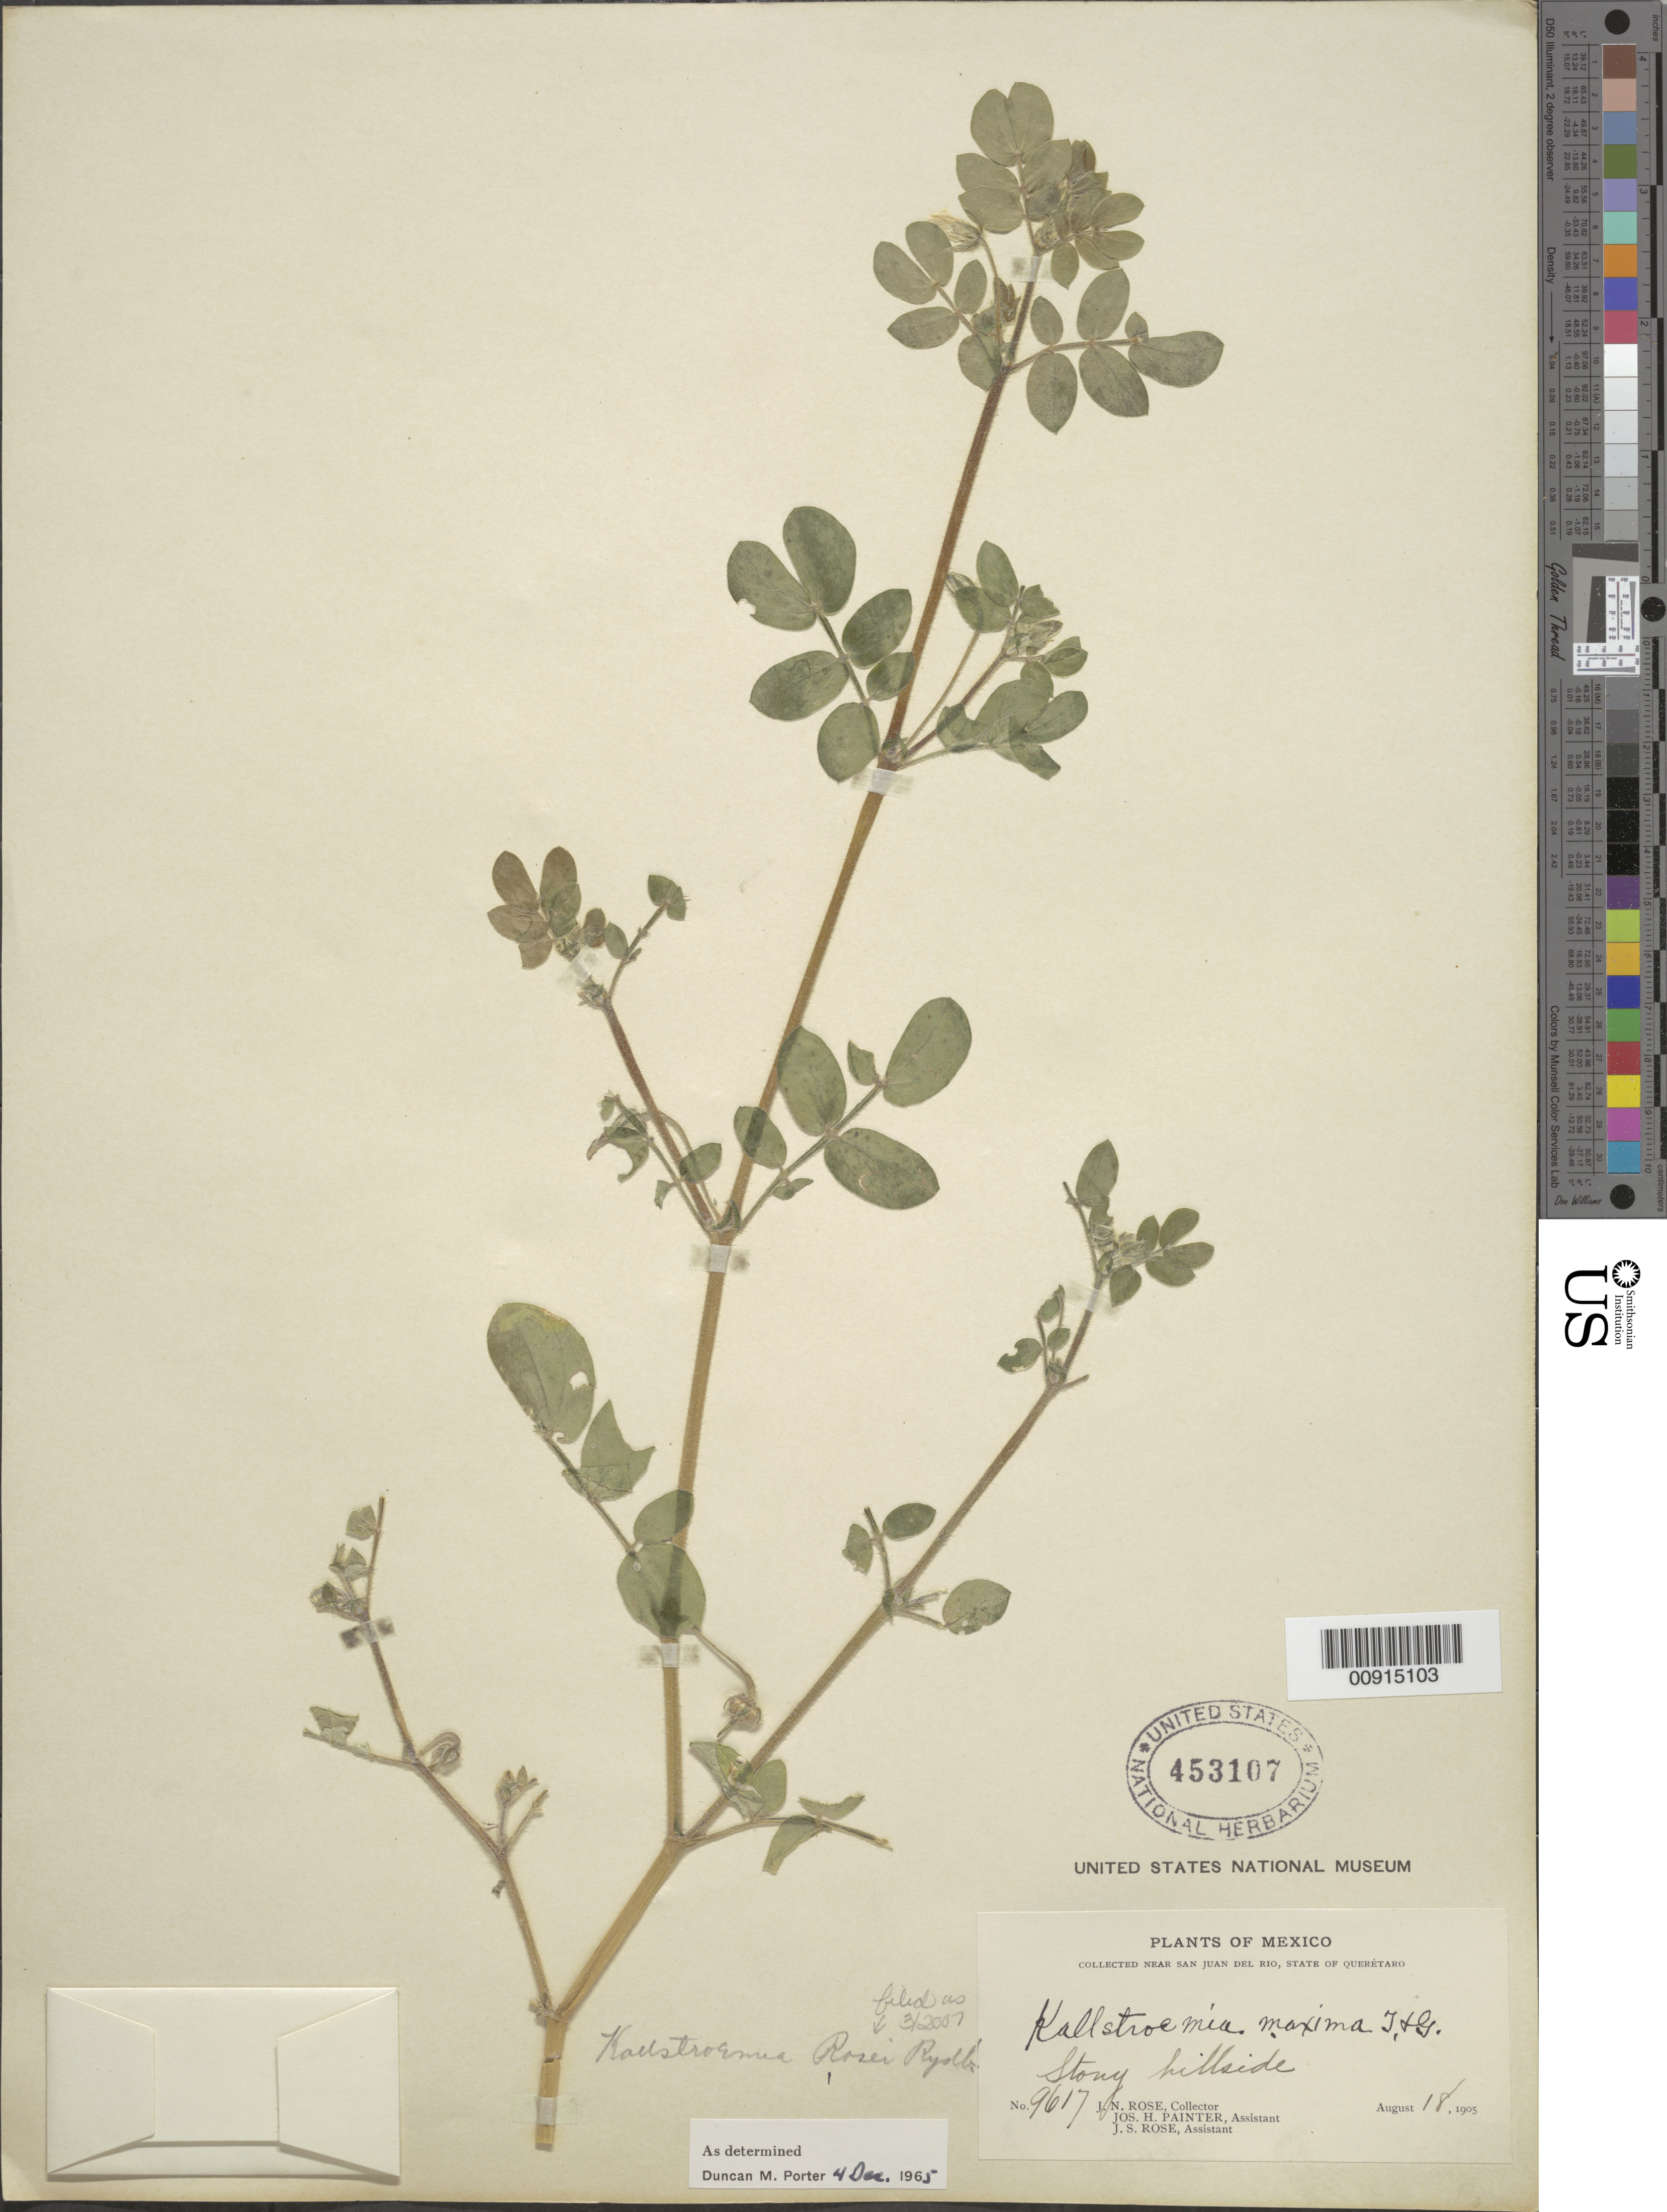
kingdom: Plantae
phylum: Tracheophyta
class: Magnoliopsida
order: Zygophyllales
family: Zygophyllaceae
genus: Kallstroemia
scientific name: Kallstroemia rosei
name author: Rydb.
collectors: J. N. Rose, J. H. Painter & J. S. Rose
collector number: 9617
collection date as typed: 18 Aug 1905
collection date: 1905-08-18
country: Mexico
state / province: Querétaro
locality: Near San Juan del Río, State of Querétaro.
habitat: Stony hillside.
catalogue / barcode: US 453107